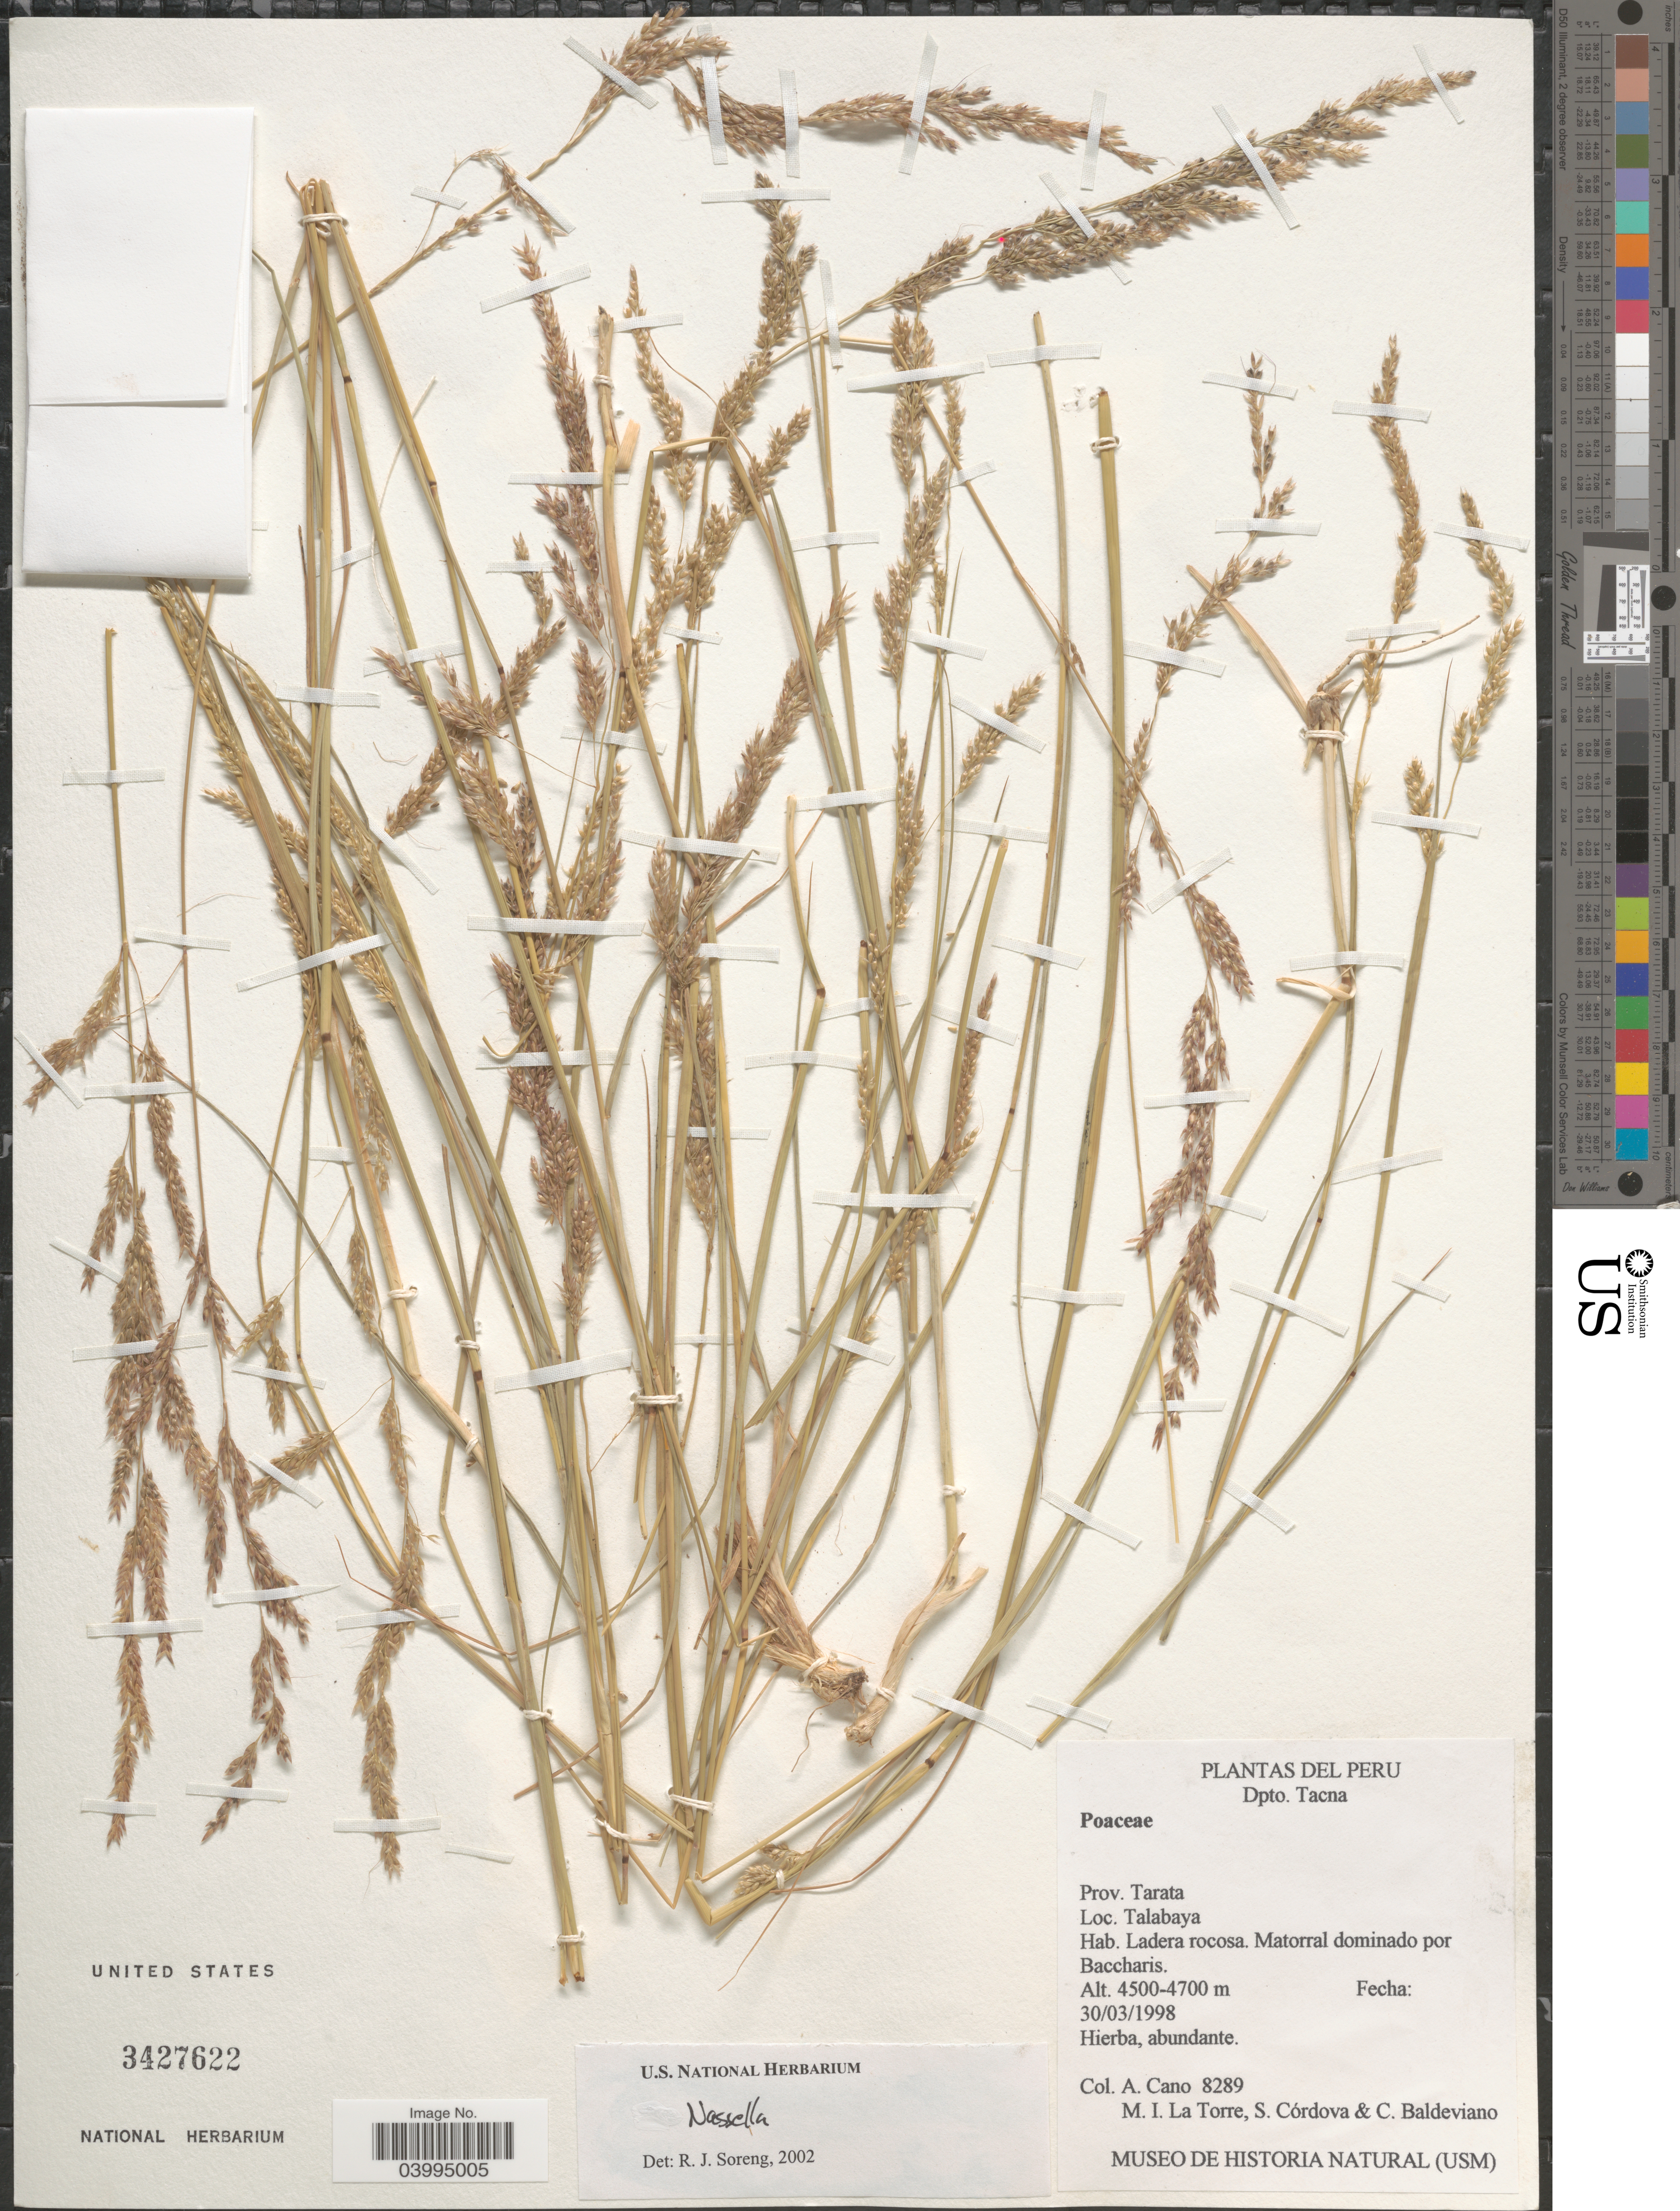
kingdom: Plantae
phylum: Tracheophyta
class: Liliopsida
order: Poales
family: Poaceae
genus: Stipa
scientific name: Stipa sp.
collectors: A. Cano, M. La Torre, S. Cordova & C. Baldeviano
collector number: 8289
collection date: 1998-03-30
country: Peru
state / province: Tacna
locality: Dpto. Tacna. Prov. Tarata. Talabaya.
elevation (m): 4500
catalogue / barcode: US 3427622